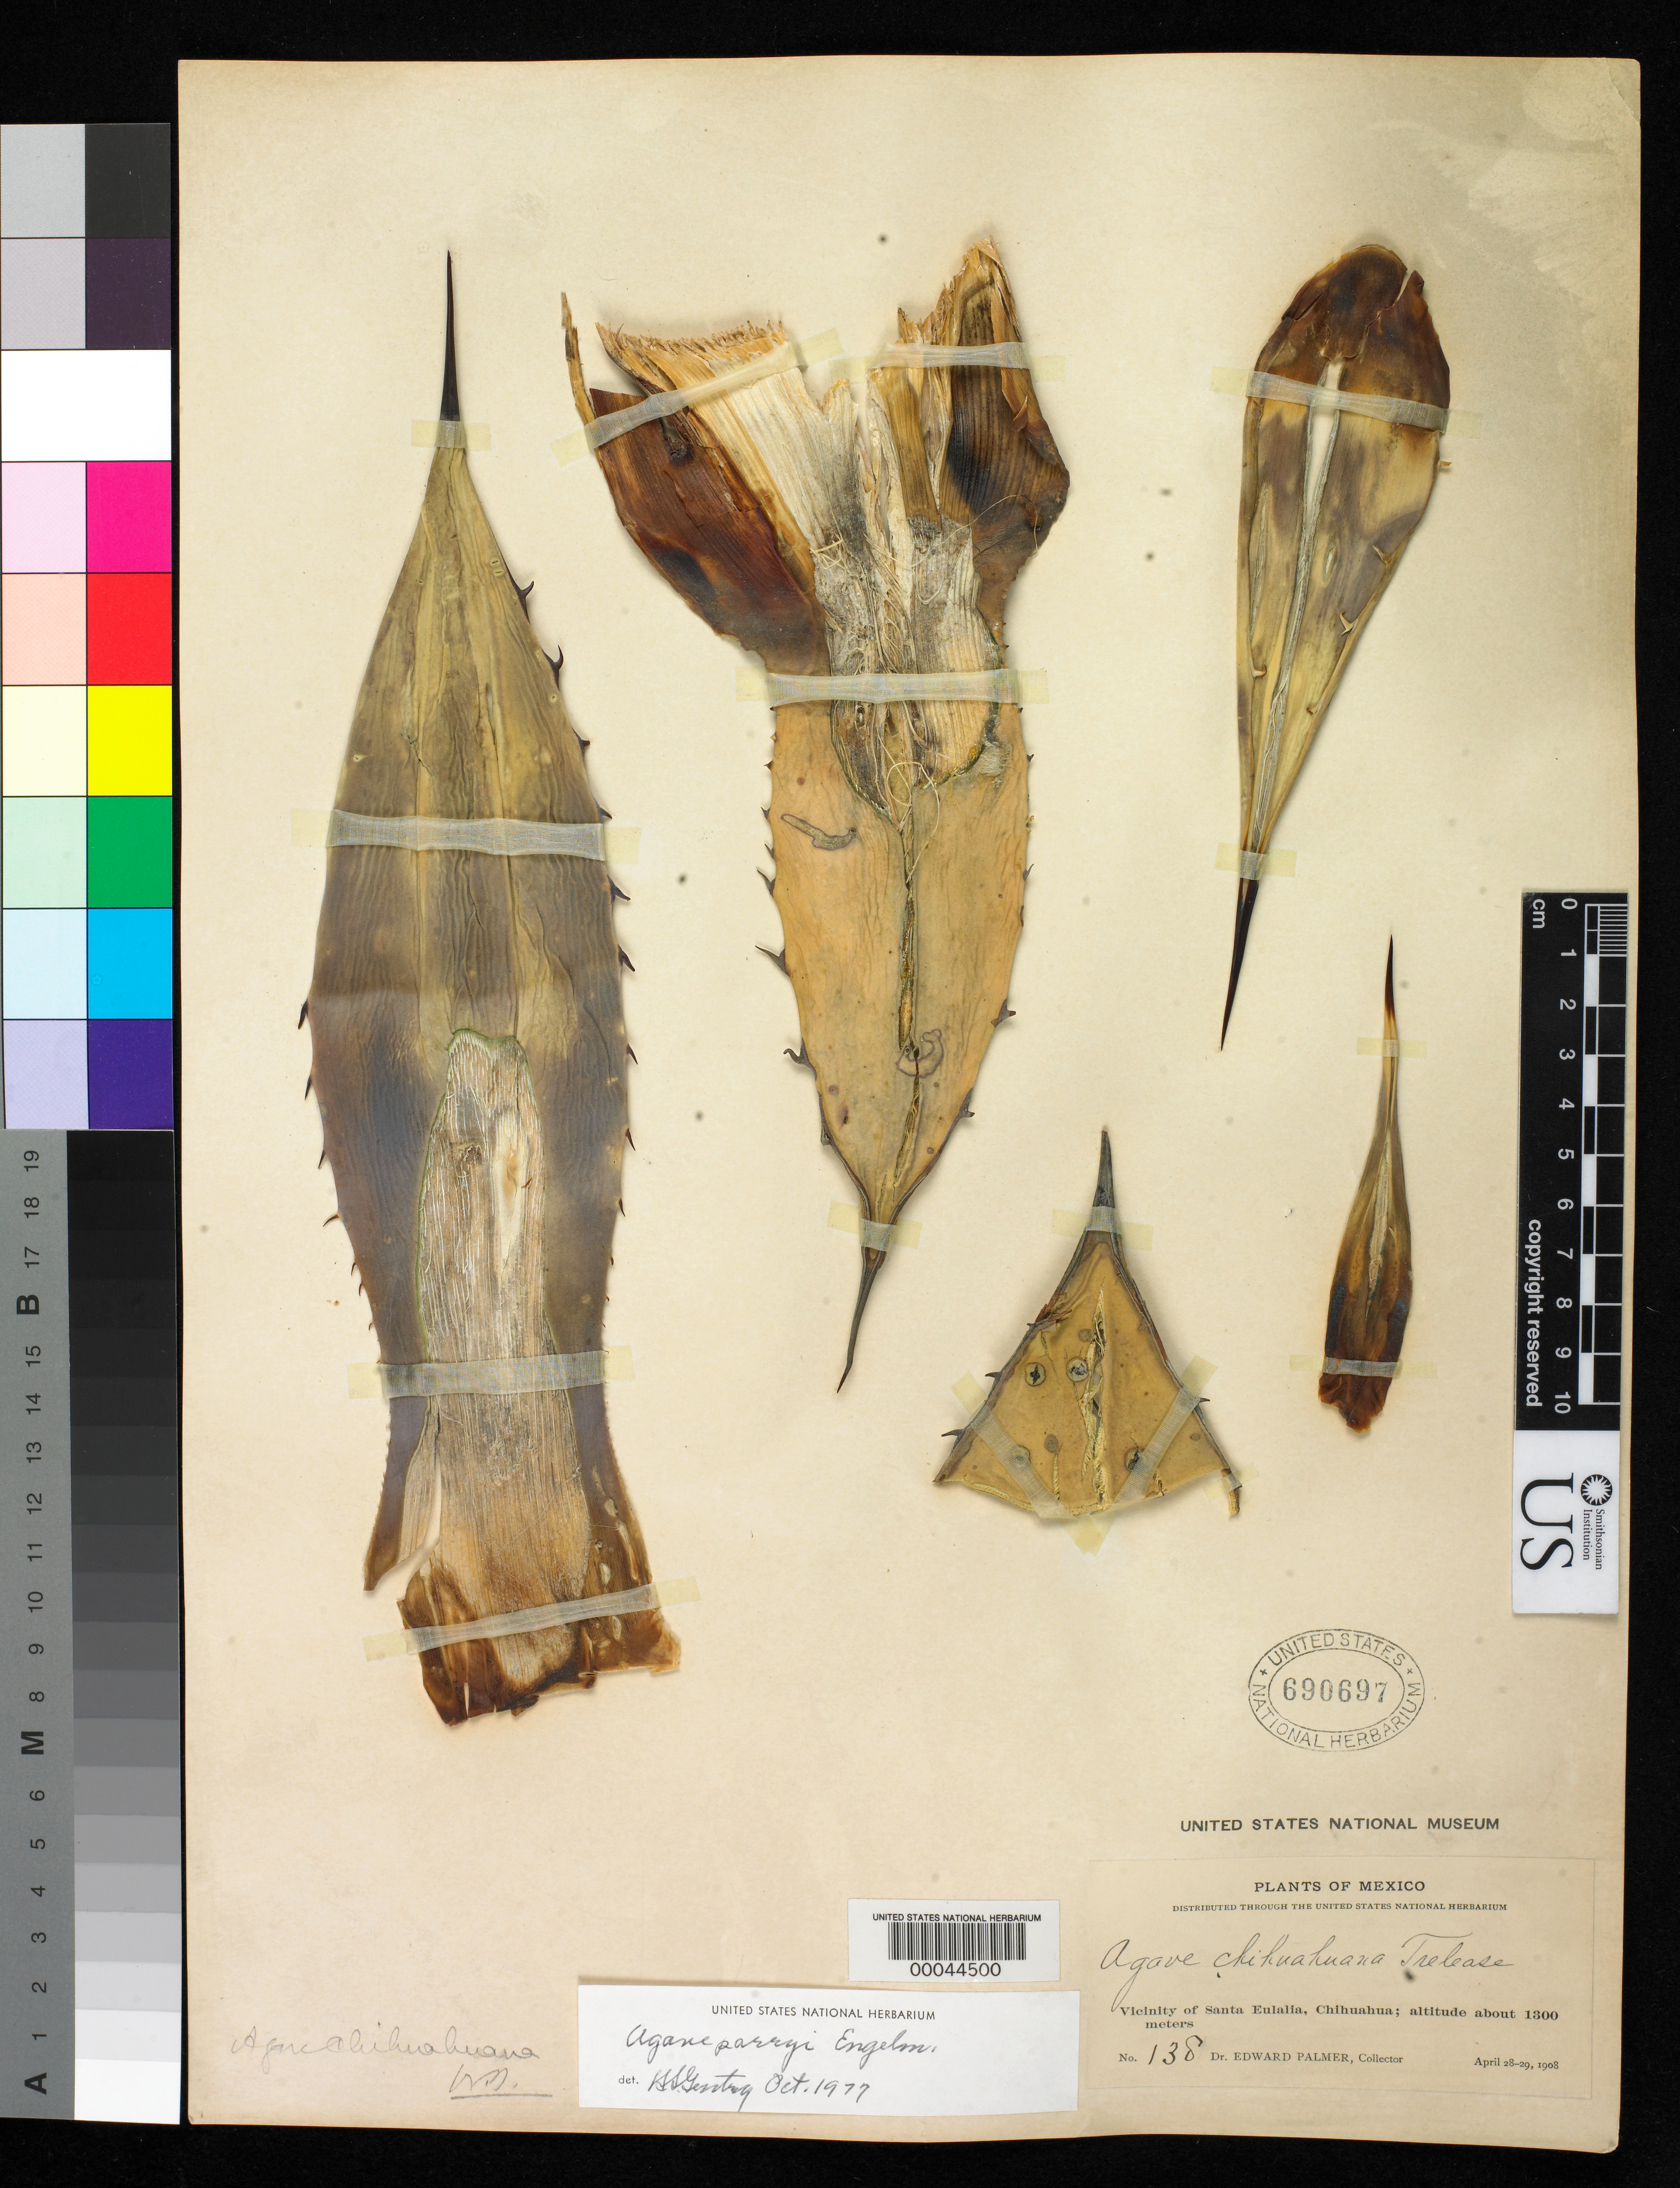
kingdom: Plantae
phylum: Tracheophyta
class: Liliopsida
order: Asparagales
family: Asparagaceae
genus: Agave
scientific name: Agave parryi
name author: Engelm.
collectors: E. Palmer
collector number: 138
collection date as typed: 28 Apr 1908 to 29 Apr 1908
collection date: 1908-04-28/1908-04-29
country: Mexico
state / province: Chihuahua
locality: Santa Eulalia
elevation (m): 1300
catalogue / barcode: US 690697